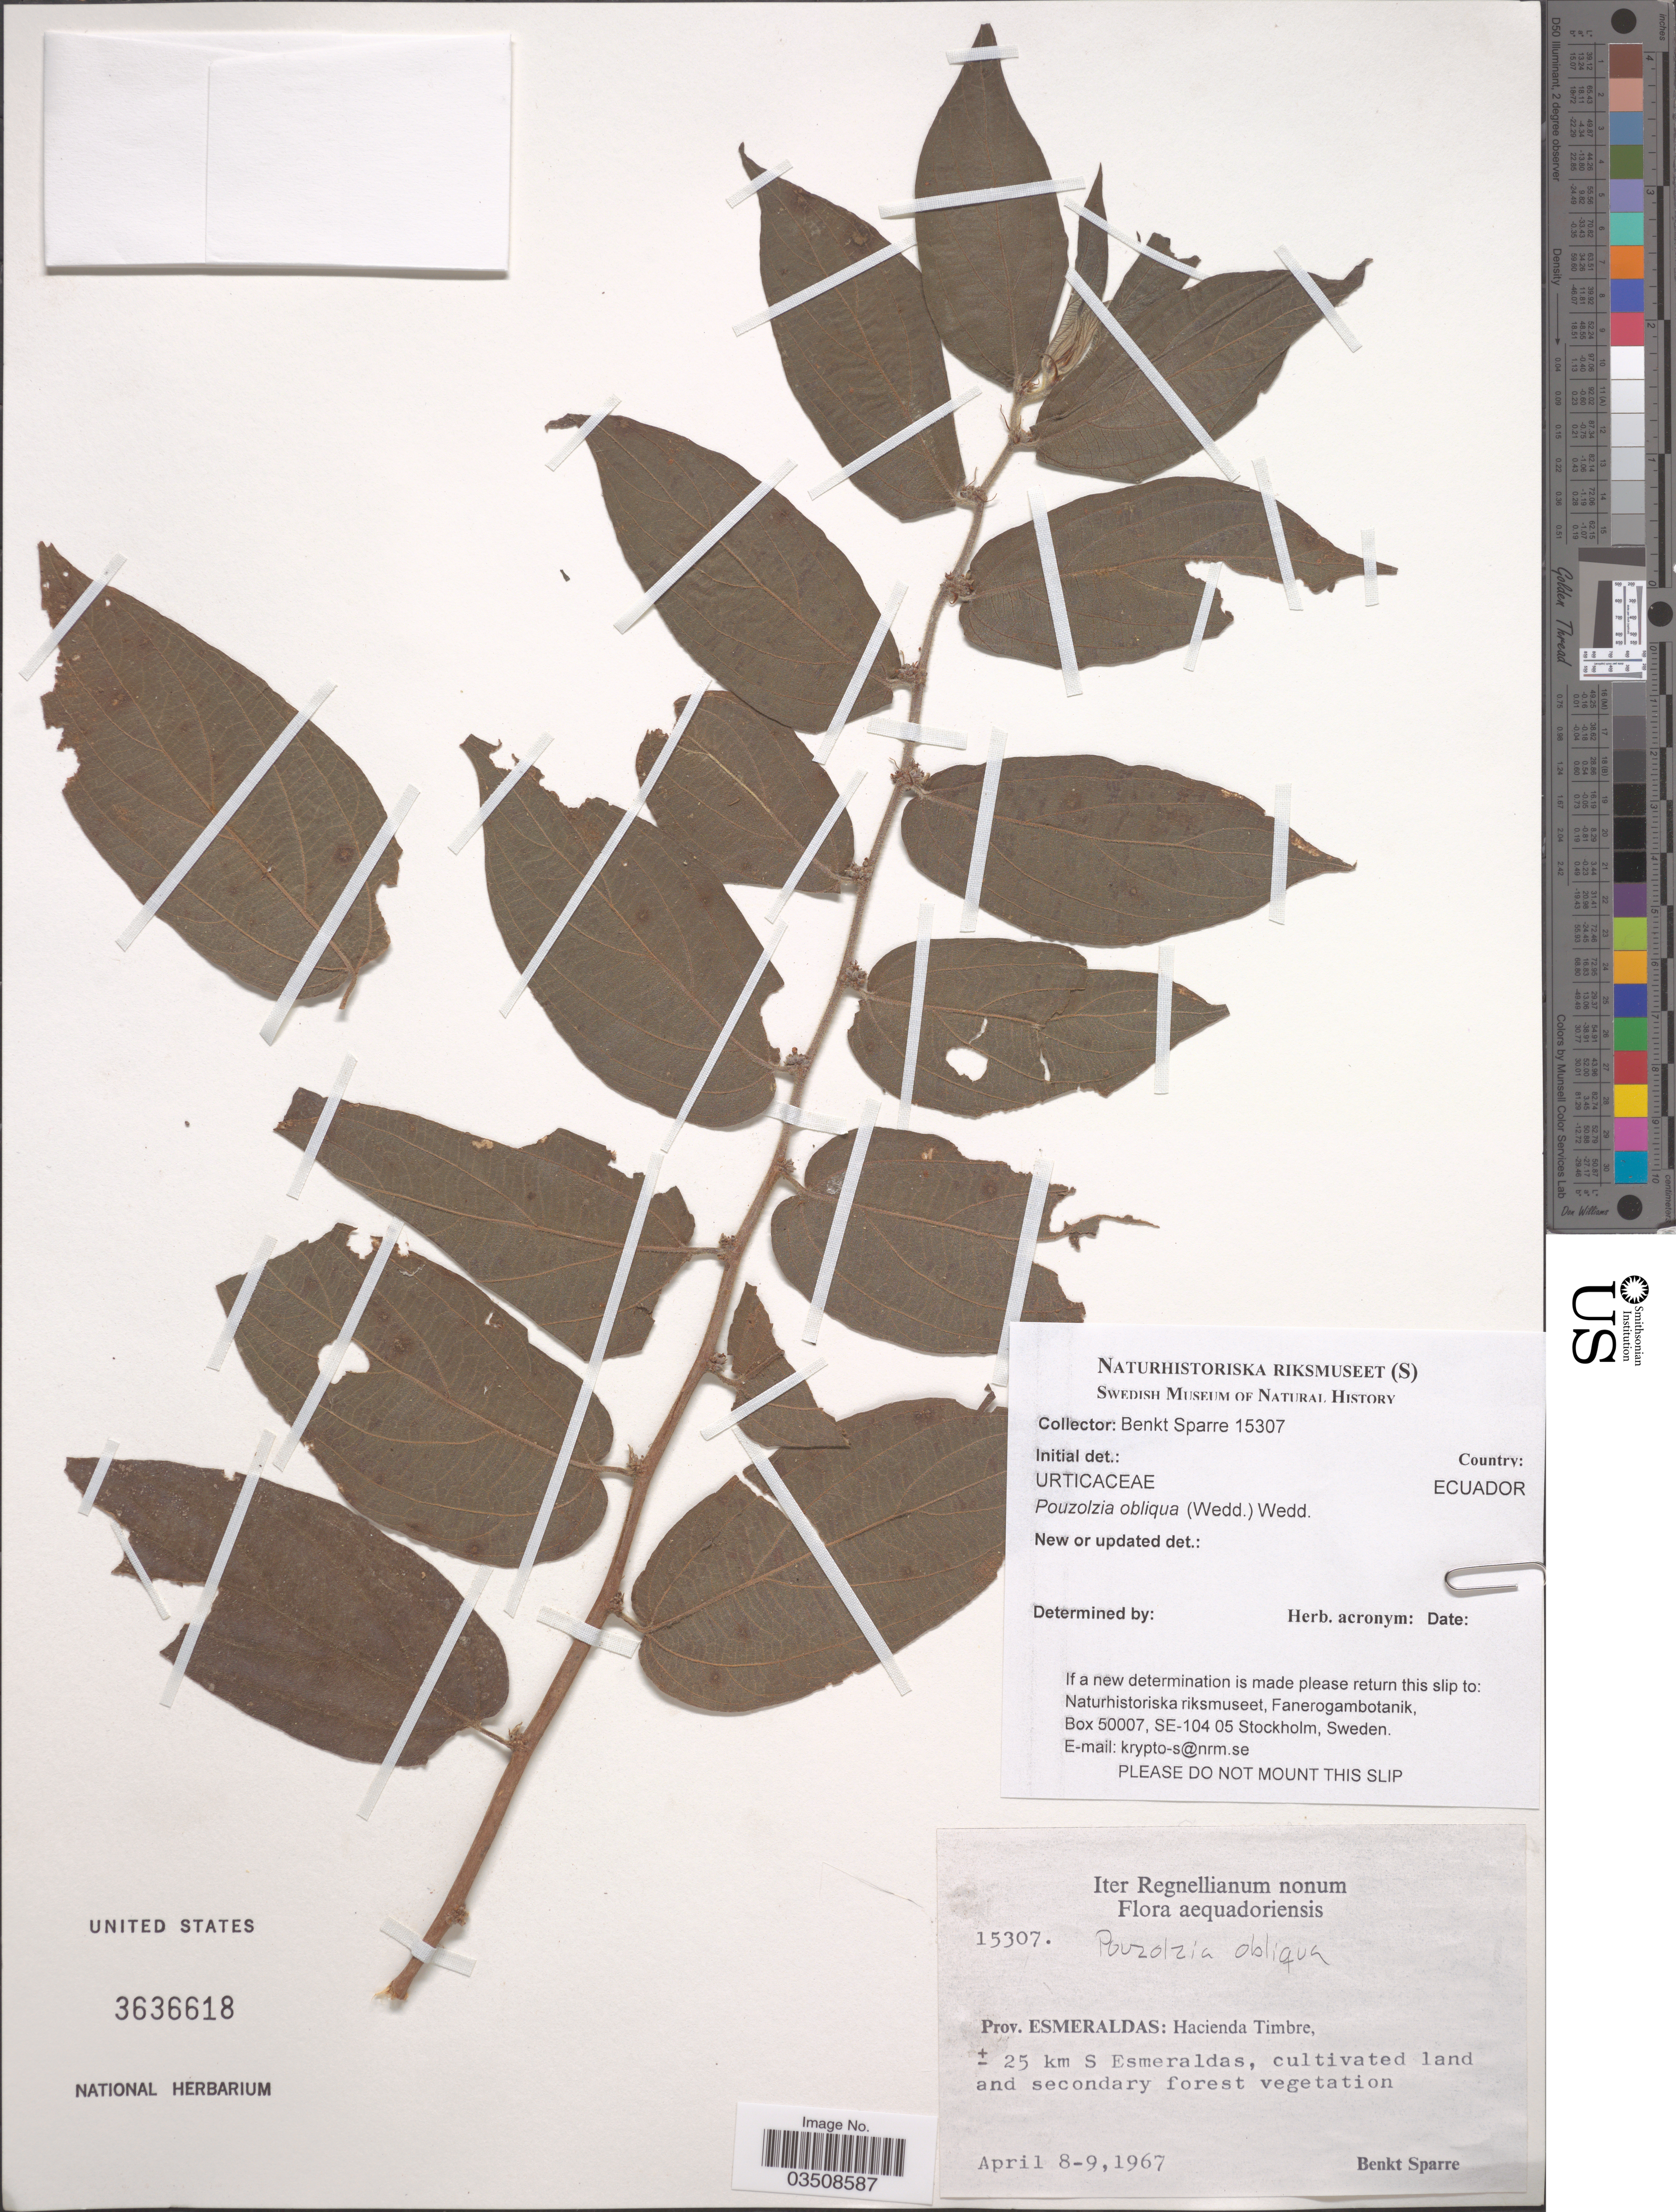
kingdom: Plantae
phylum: Tracheophyta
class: Magnoliopsida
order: Rosales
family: Urticaceae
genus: Pouzolzia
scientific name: Pouzolzia obliqua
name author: (Poepp.) Gaudich.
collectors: B. Sparre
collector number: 15307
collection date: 1967-04-08/1967-04-09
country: Ecuador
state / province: Esmeraldas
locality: Hacienda Timbre, ± 25 km S Esmeraldas.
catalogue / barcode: US 3636618